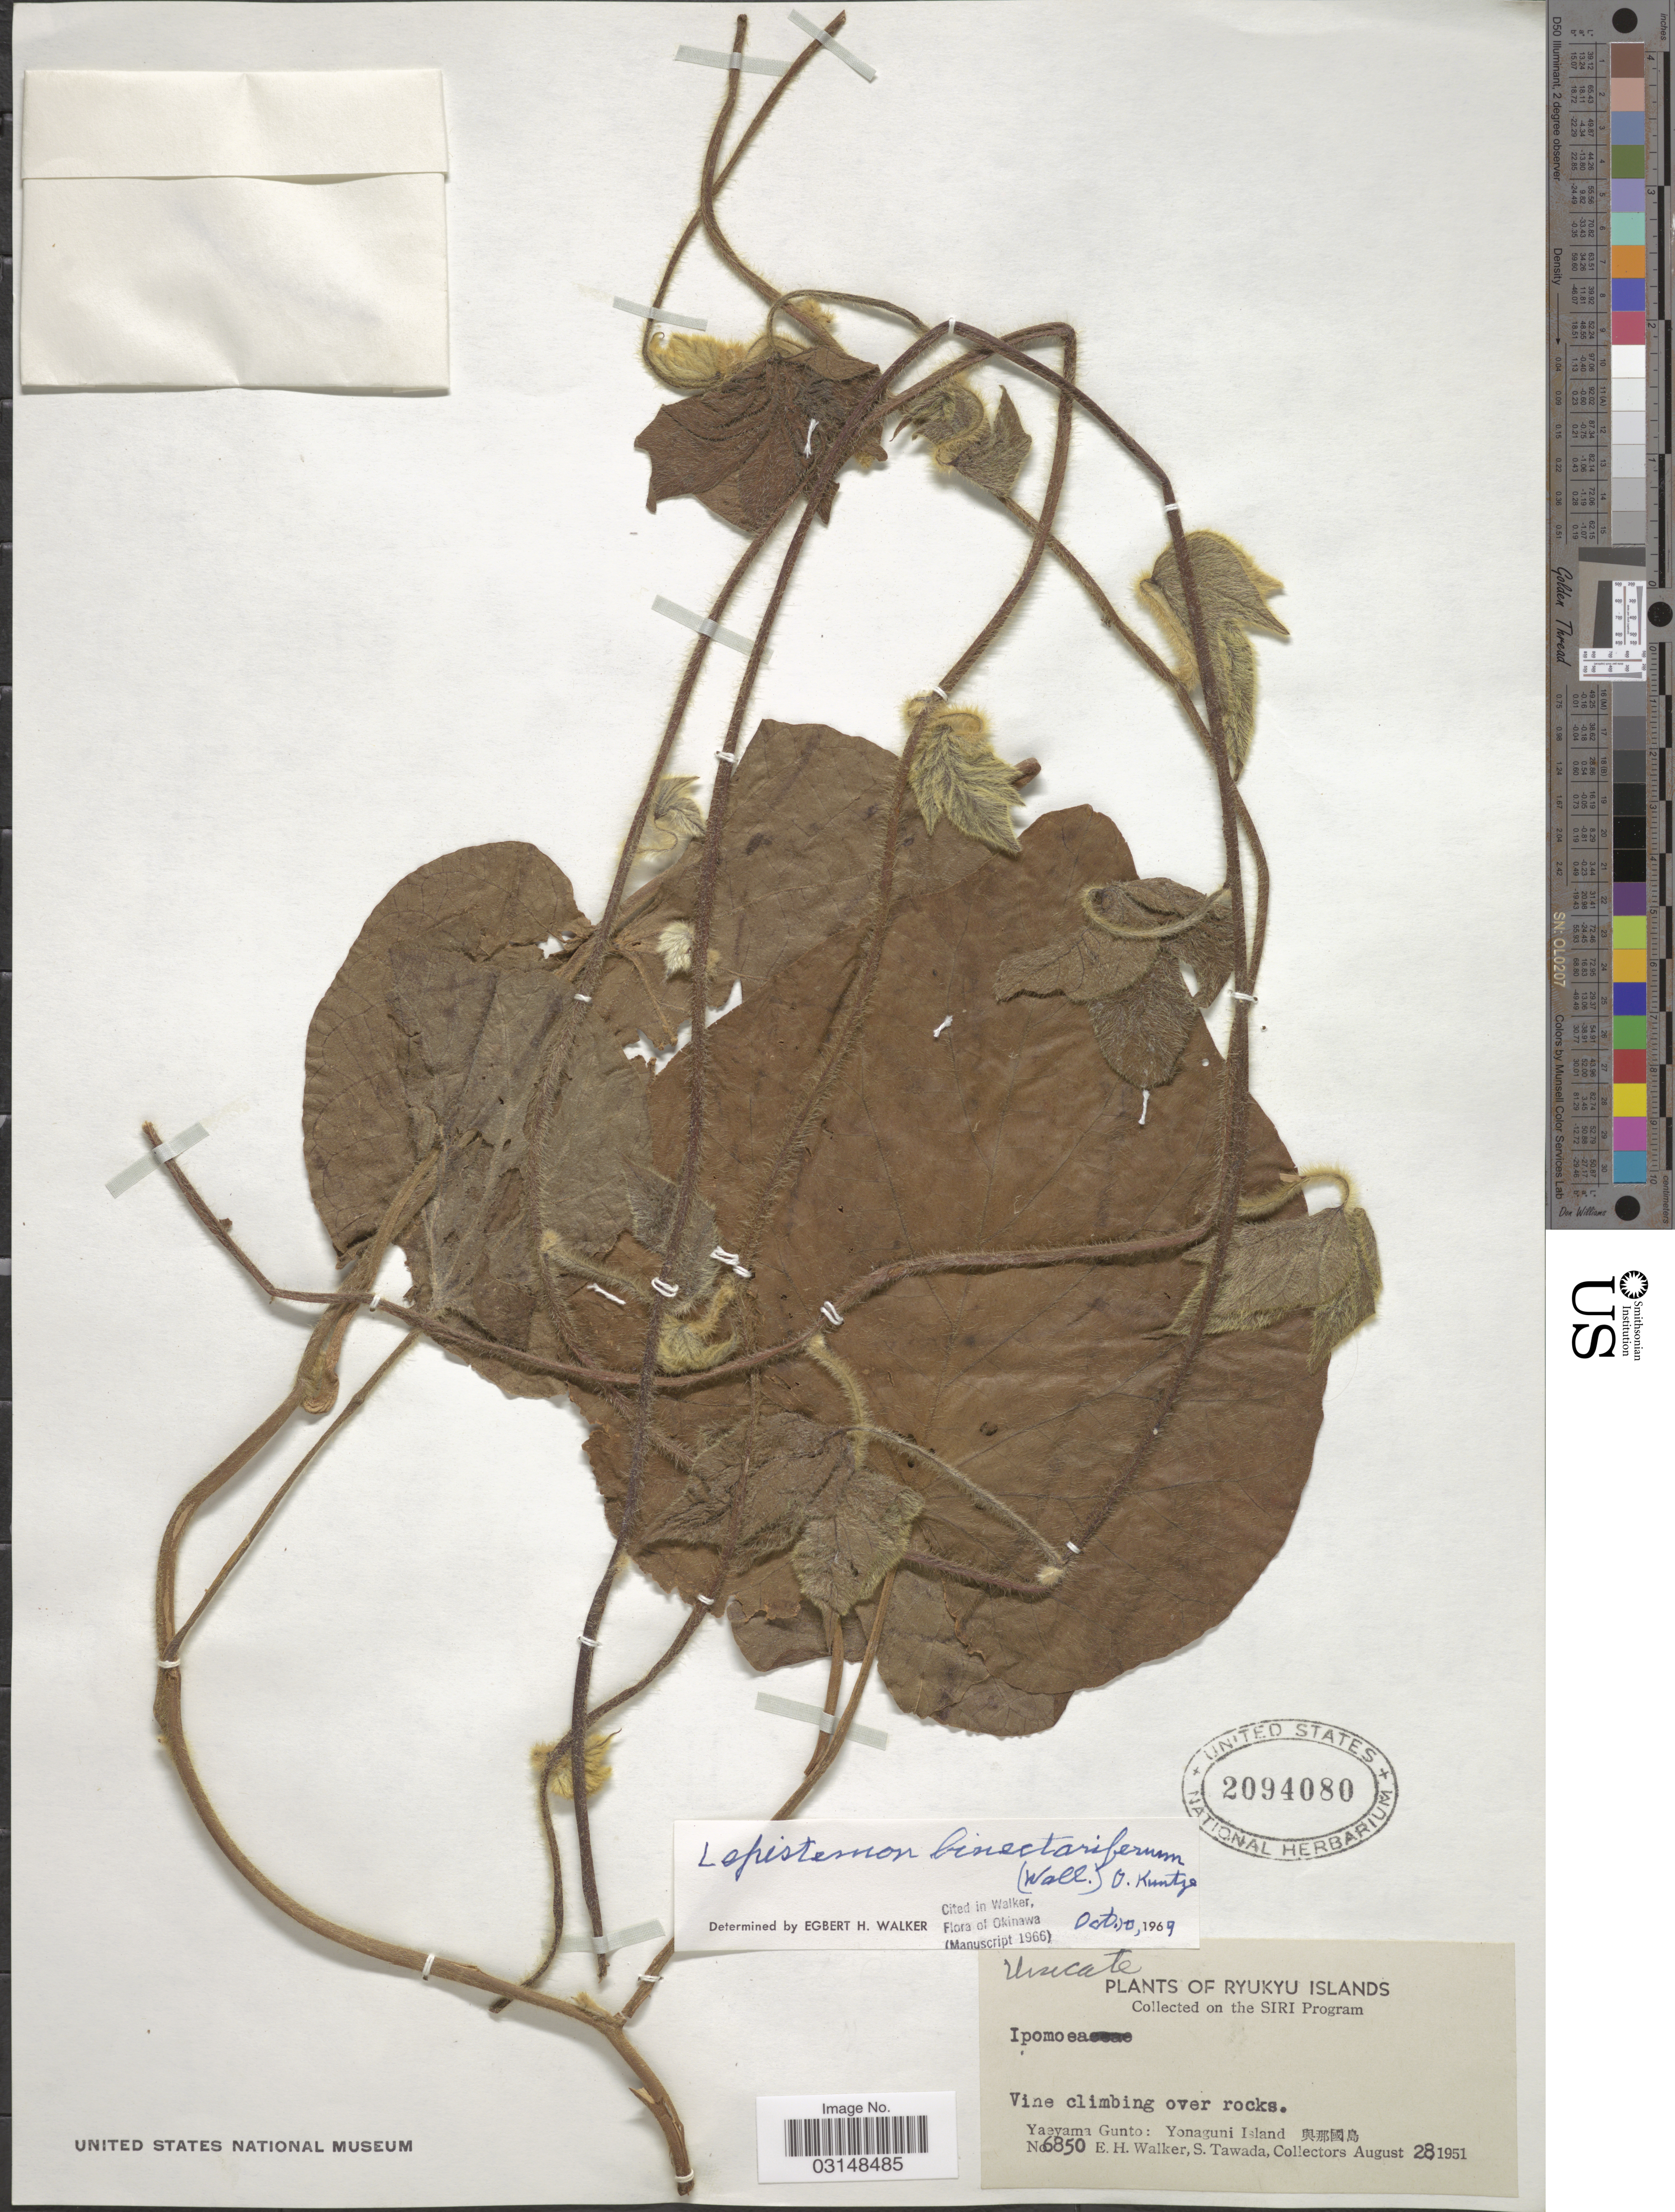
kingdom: Plantae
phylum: Tracheophyta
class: Magnoliopsida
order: Solanales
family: Convolvulaceae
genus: Lepistemon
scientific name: Lepistemon binectarifer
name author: (Wall.) Kuntze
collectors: E. H. Walker & S. Tawada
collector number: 6850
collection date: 1951-08-28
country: Japan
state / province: Okinawa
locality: Ryukyu Islands, Yaeyama Gunto: Yonaguni Island X.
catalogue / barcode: US 2094080